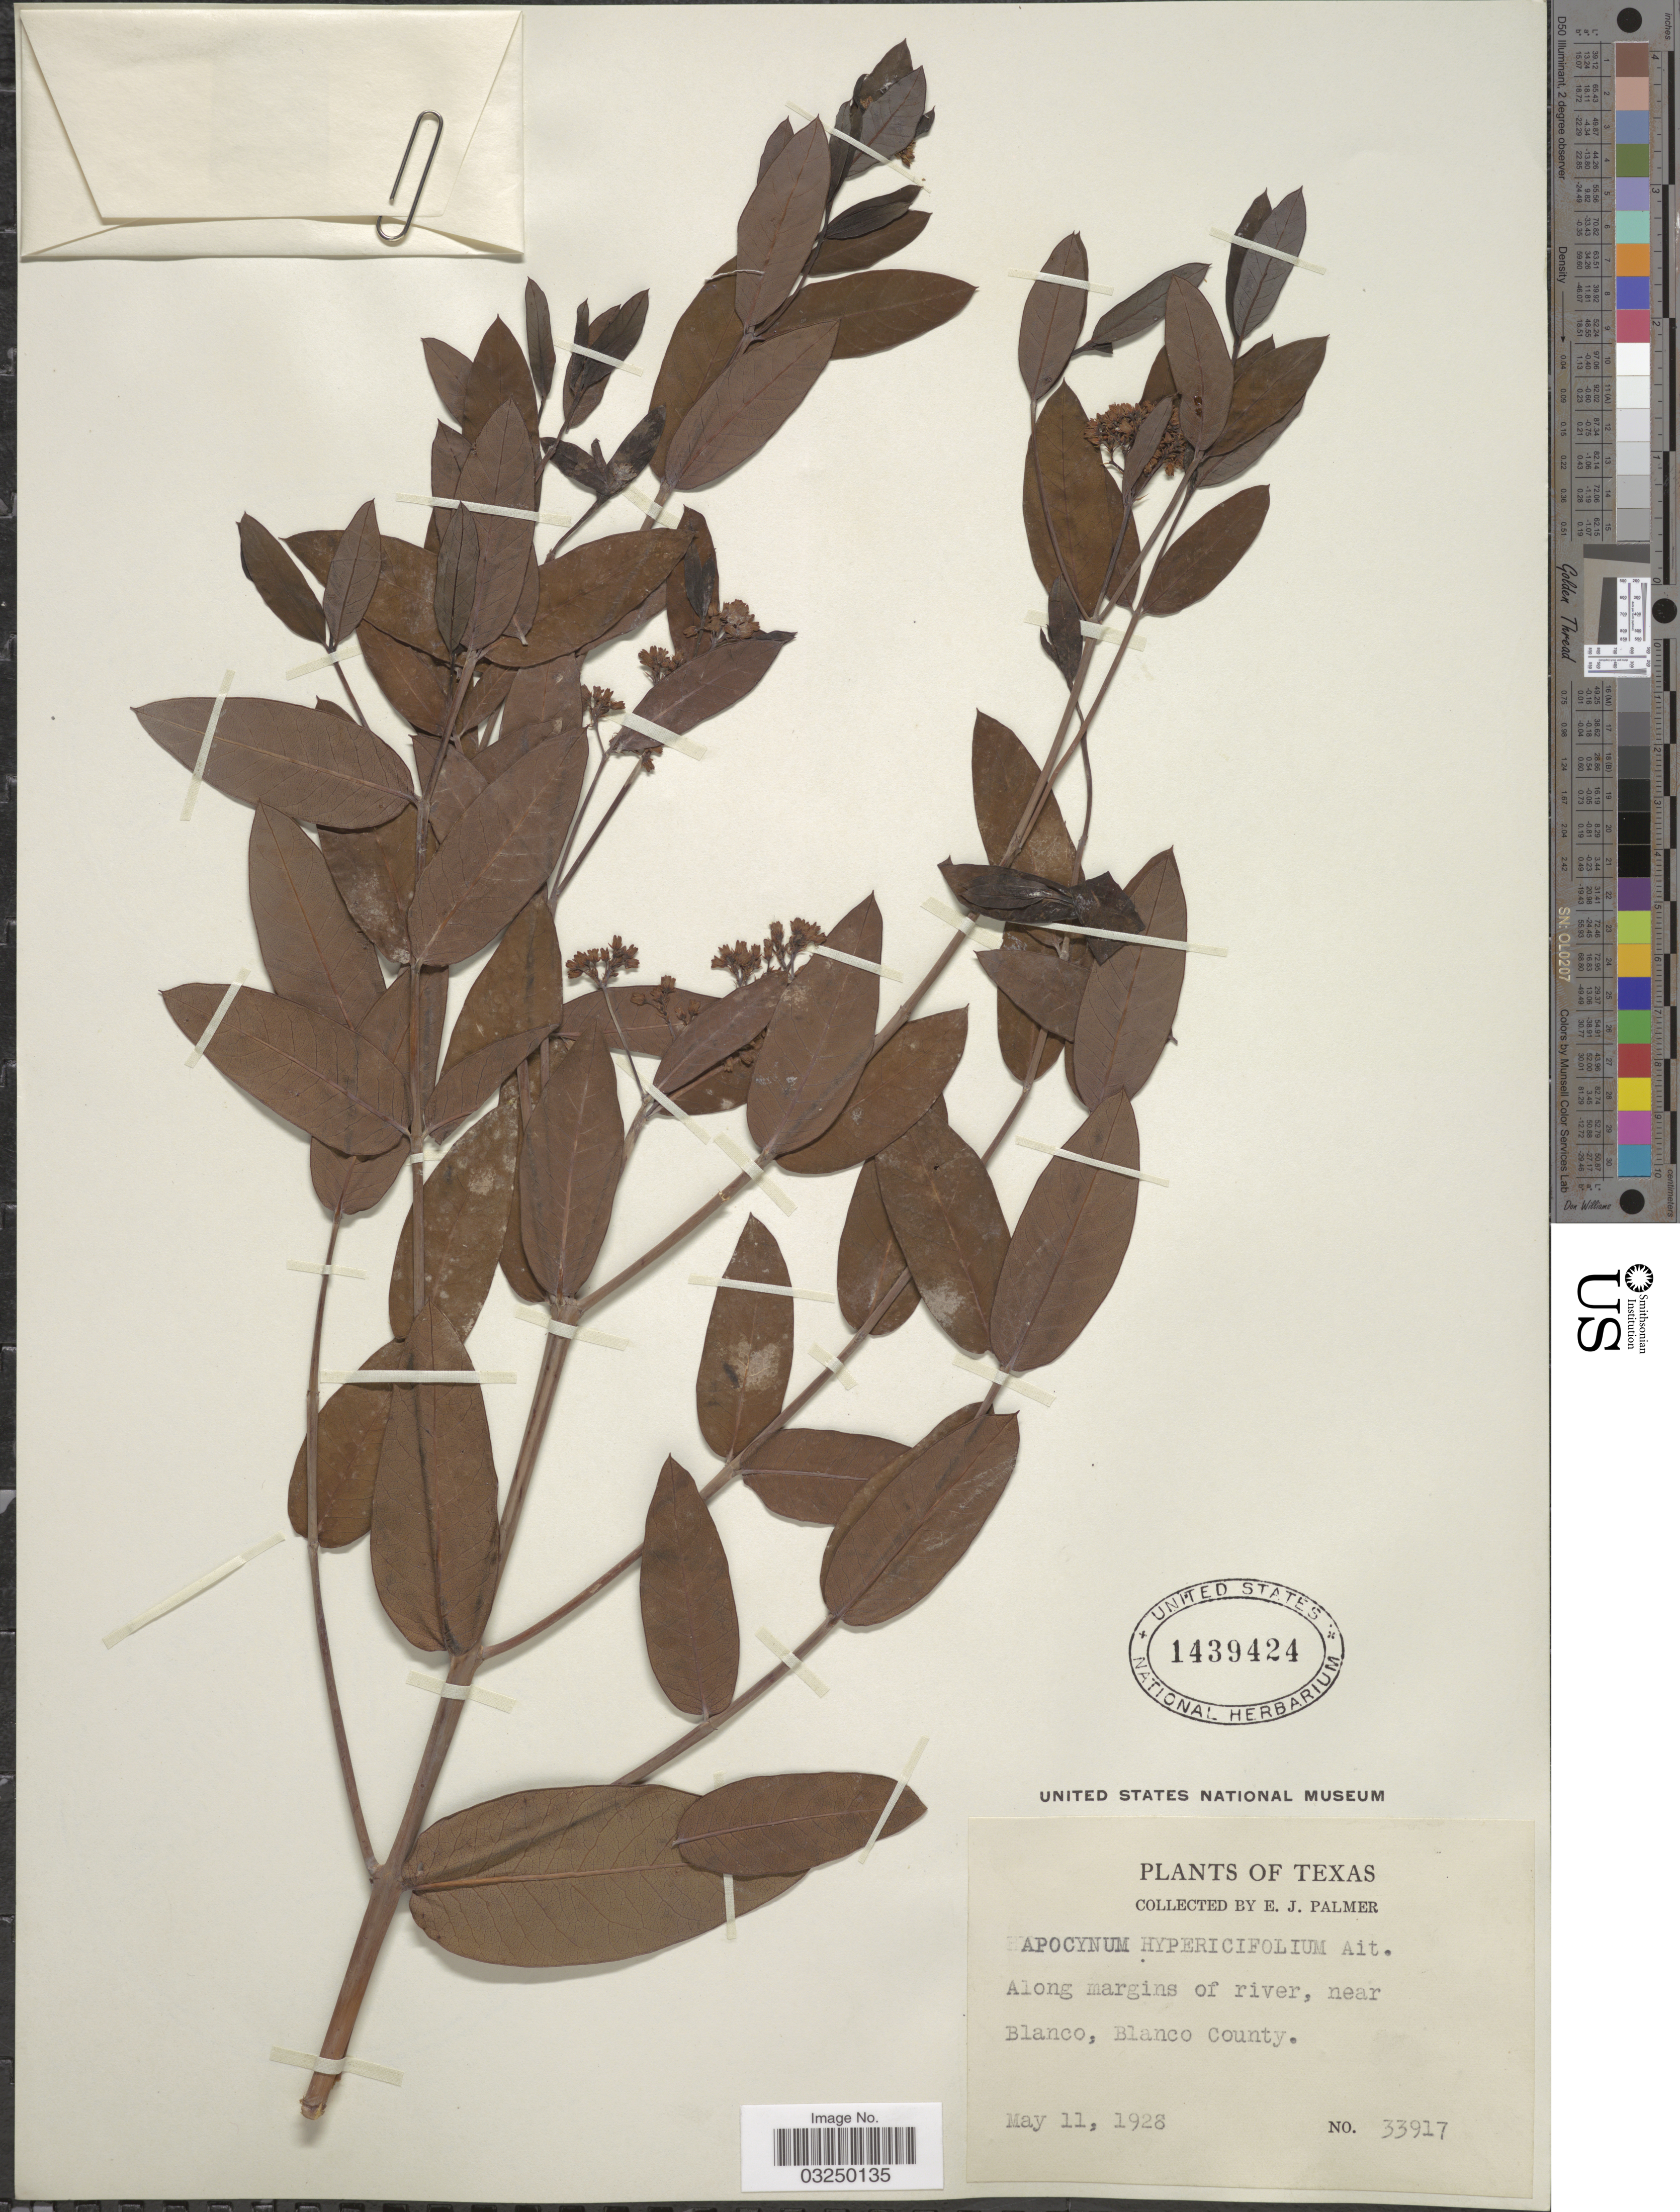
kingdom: Plantae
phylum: Tracheophyta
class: Magnoliopsida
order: Gentianales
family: Apocynaceae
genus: Apocynum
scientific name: Apocynum sibiricum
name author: Jacq.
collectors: E. J. Palmer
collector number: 33917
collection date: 1928-05-11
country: United States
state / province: Texas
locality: Along margins of river, near Blanco, Blanco County.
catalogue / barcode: US 1439424